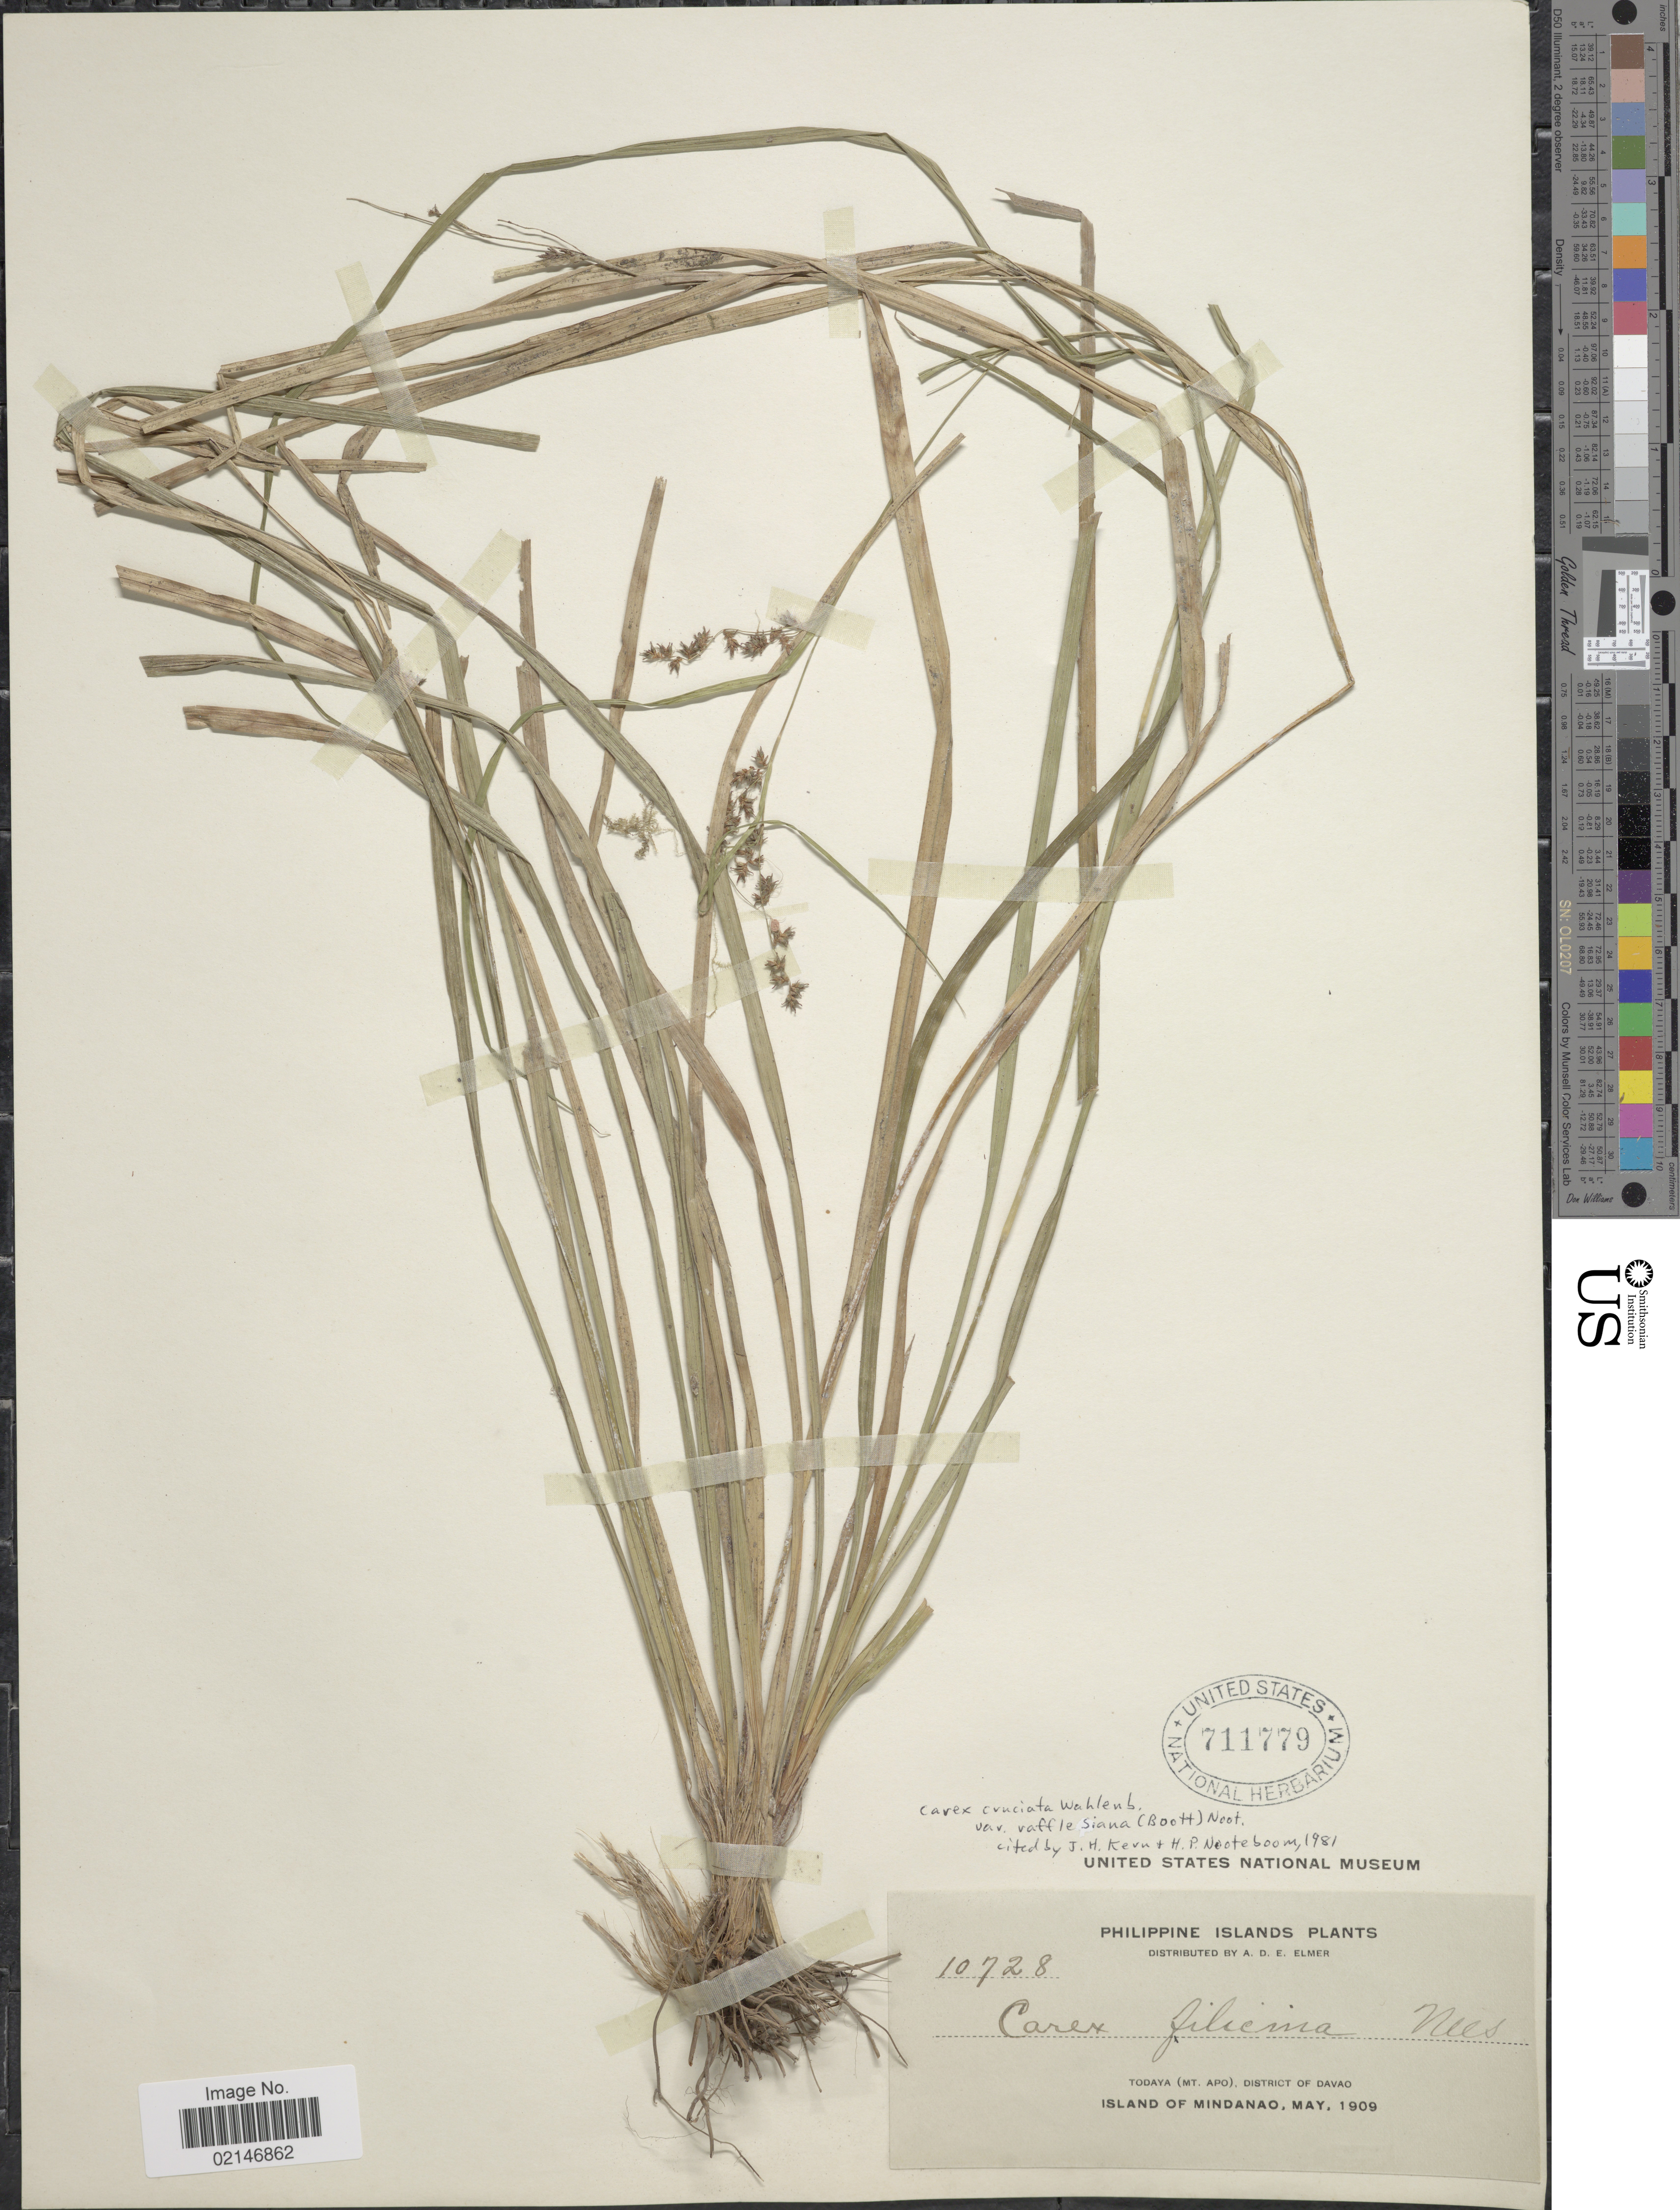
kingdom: Plantae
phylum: Tracheophyta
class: Liliopsida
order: Poales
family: Cyperaceae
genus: Carex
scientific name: Carex rafflesiana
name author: Boott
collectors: A. D. E. Elmer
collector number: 10728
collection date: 1909-05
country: Philippines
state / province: Davao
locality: Todaya (Mt. Apo) District of Davao, Island of Mindanao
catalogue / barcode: US 711779